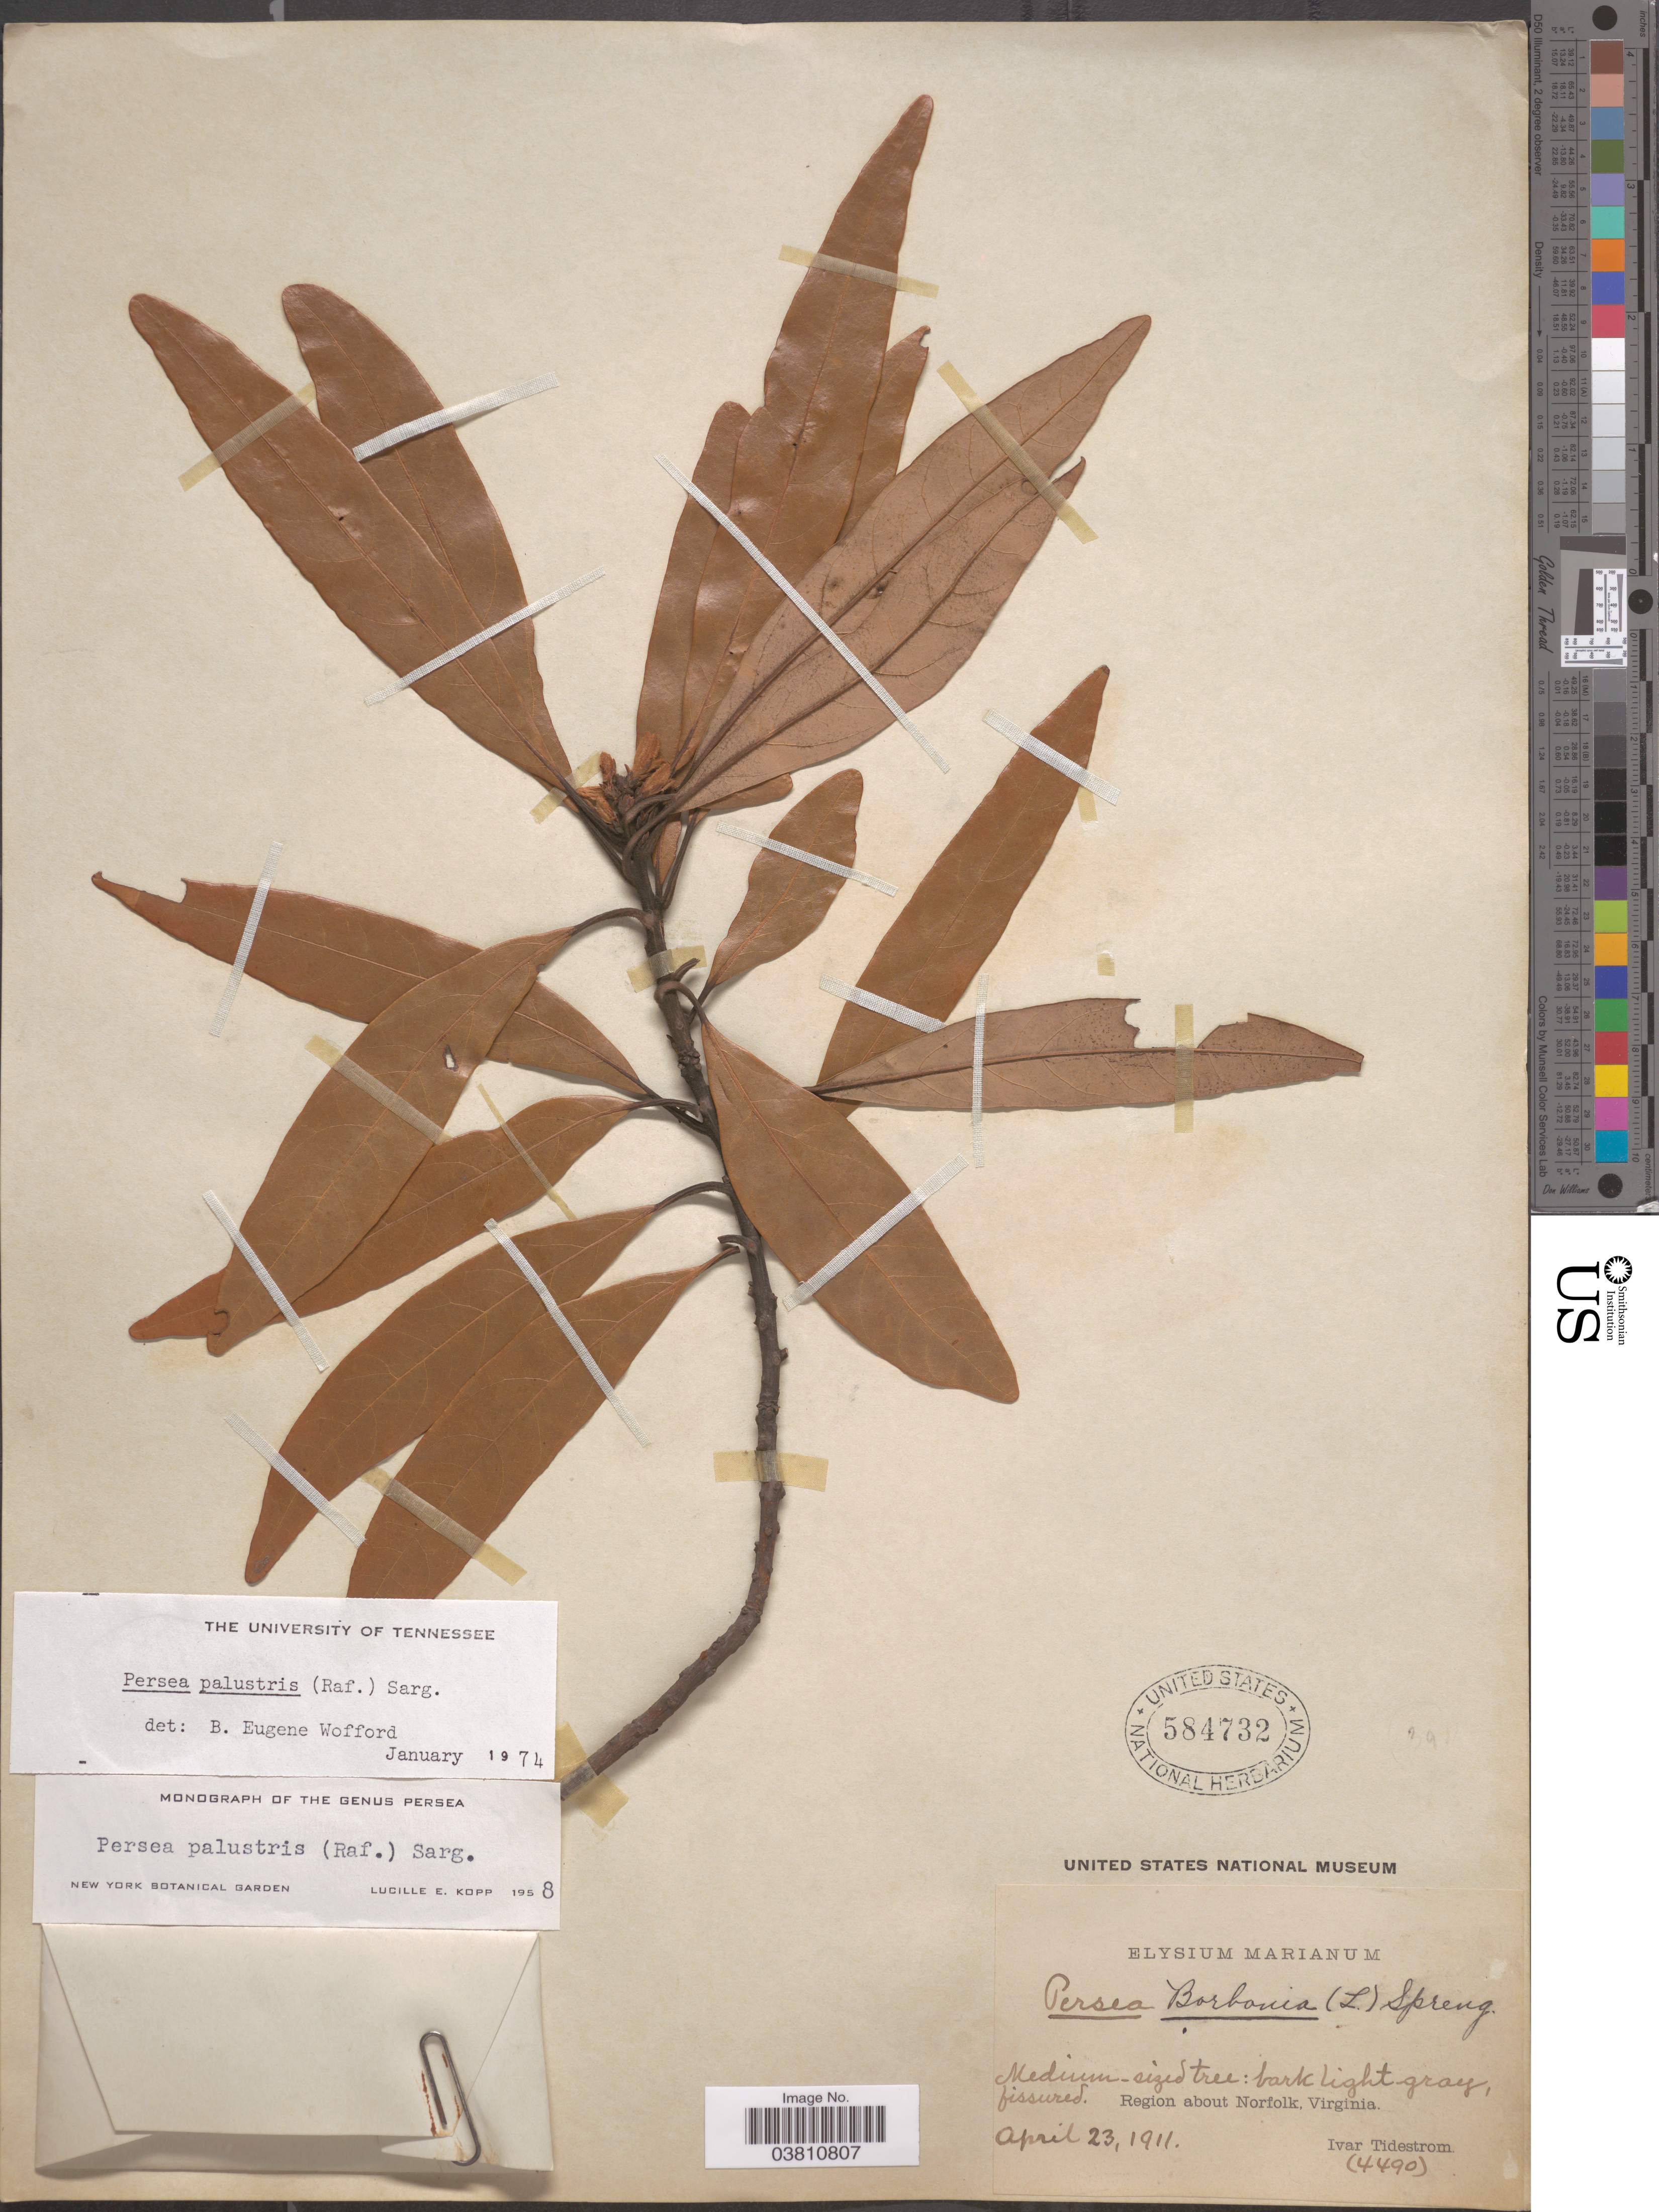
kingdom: Plantae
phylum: Tracheophyta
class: Magnoliopsida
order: Laurales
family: Lauraceae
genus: Persea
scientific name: Persea palustris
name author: (Raf.) Sarg.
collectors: I. F. Tidestrom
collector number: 4490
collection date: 1911-04-23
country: United States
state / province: Virginia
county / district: City of Norfolk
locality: Region about Norfolk.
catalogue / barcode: US 584732